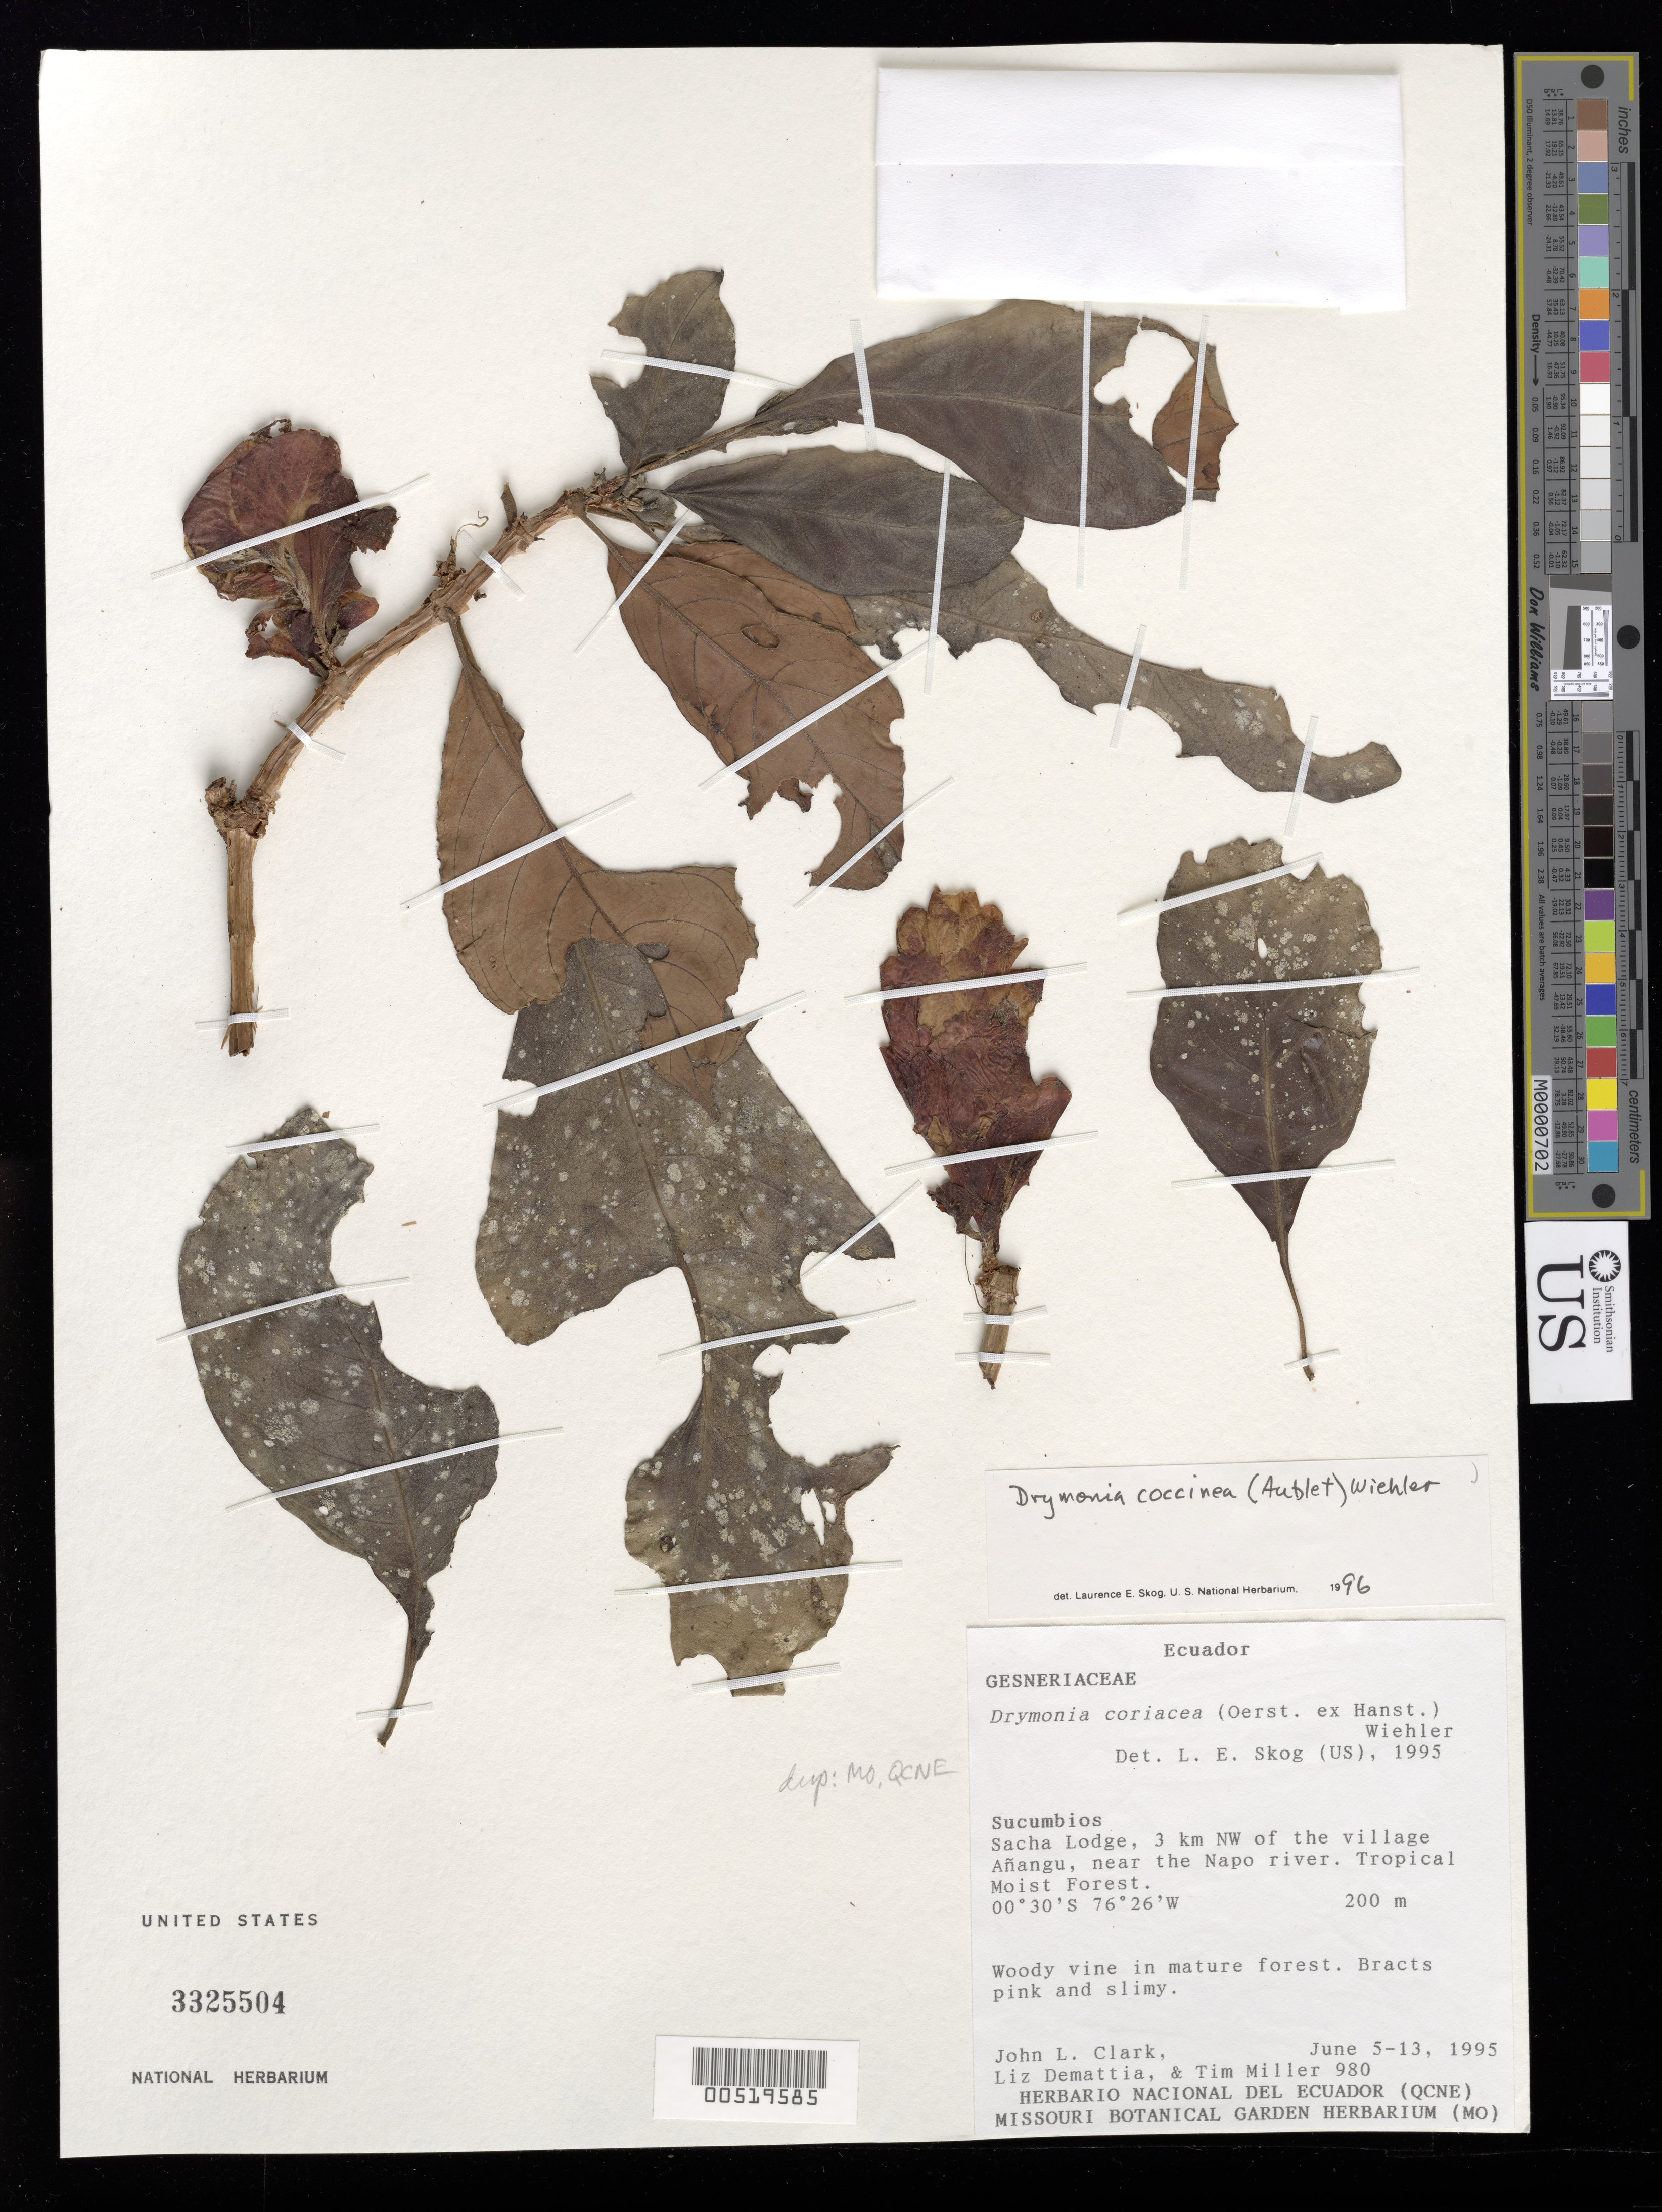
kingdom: Plantae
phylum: Tracheophyta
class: Magnoliopsida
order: Lamiales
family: Gesneriaceae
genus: Drymonia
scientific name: Drymonia coccinea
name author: (Aubl.) Wiehler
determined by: Skog, Laurence E.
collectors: J. L. Clark, L. Demattia & T. Miller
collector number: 980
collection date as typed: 5-13 Jun 1995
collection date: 1995-06-05/1995-06-13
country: Ecuador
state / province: Sucumbíos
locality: Sacha Lodge, 3 km NW of the village Añangu, near the Napo River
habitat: Tropical moist forest; in mature forest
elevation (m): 200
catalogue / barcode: US 3325504